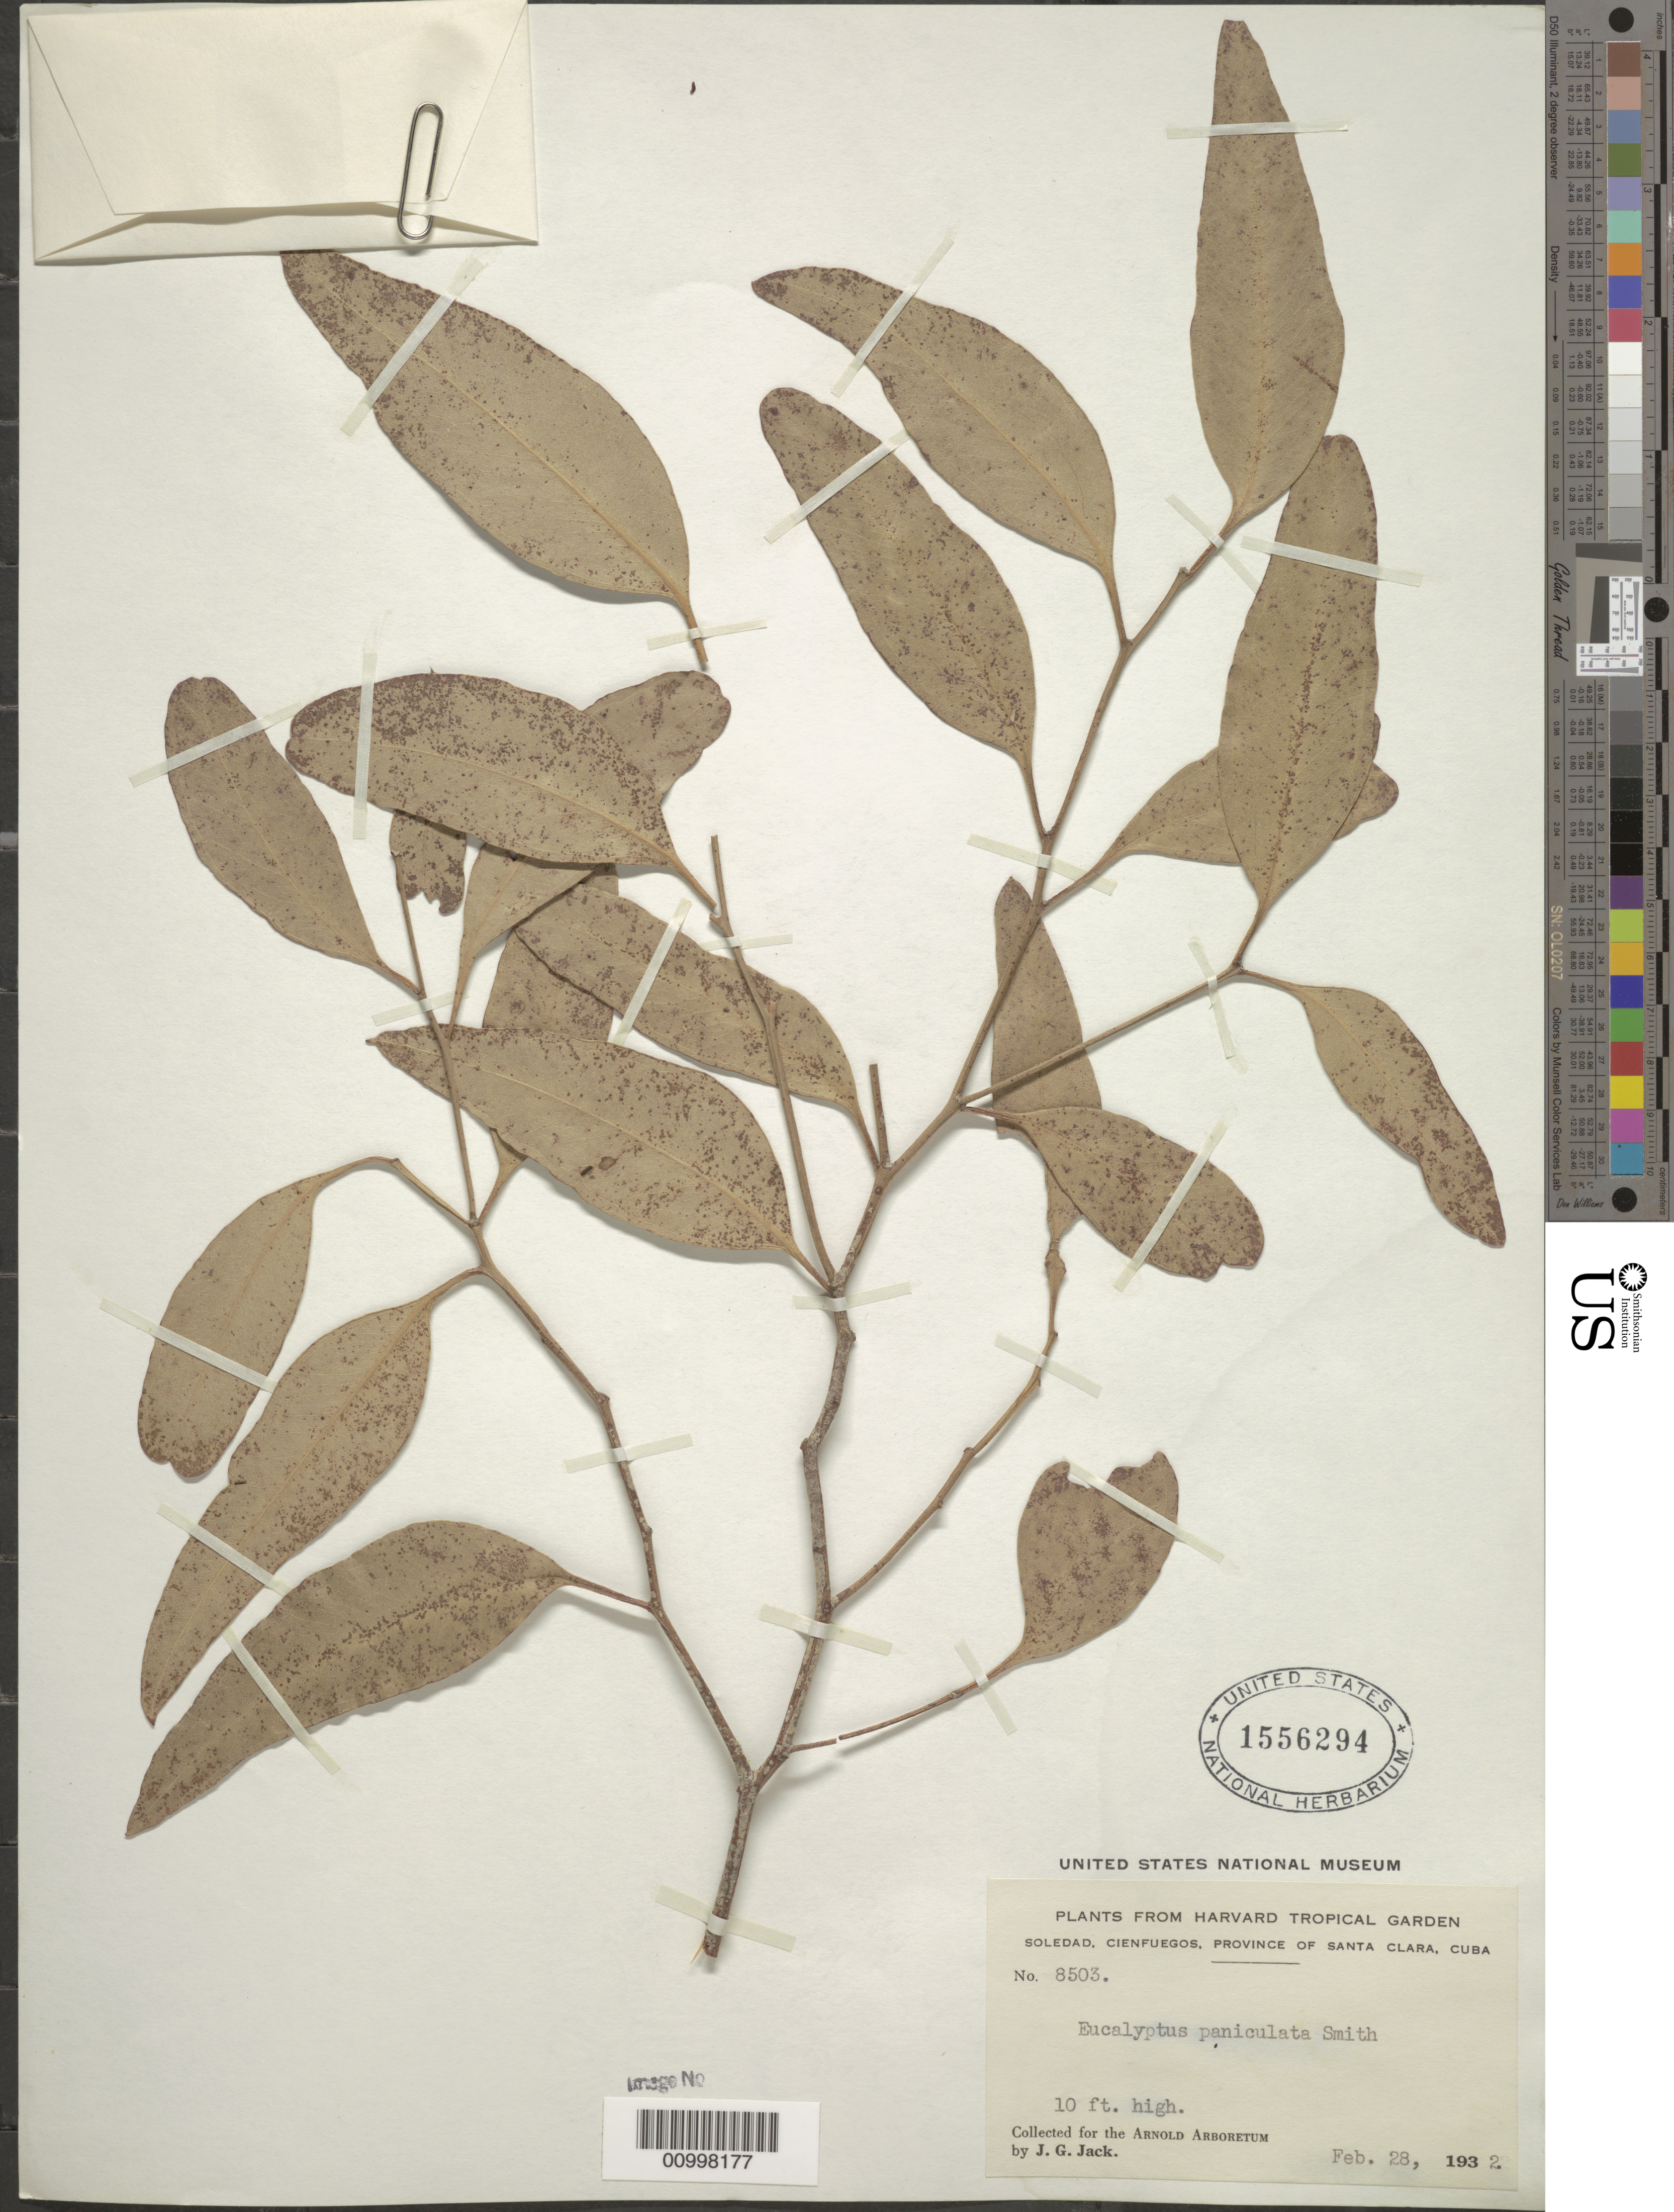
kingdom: Plantae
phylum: Tracheophyta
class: Magnoliopsida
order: Myrtales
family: Myrtaceae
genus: Eucalyptus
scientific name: Eucalyptus paniculata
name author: Sm.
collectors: J. G. Jack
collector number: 8503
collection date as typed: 28 Feb 1932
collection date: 1932-02-28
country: Cuba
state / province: Cienfuegos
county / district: Santa Clara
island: Cuba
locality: Cienfugos: Soledad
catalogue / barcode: US 1556294